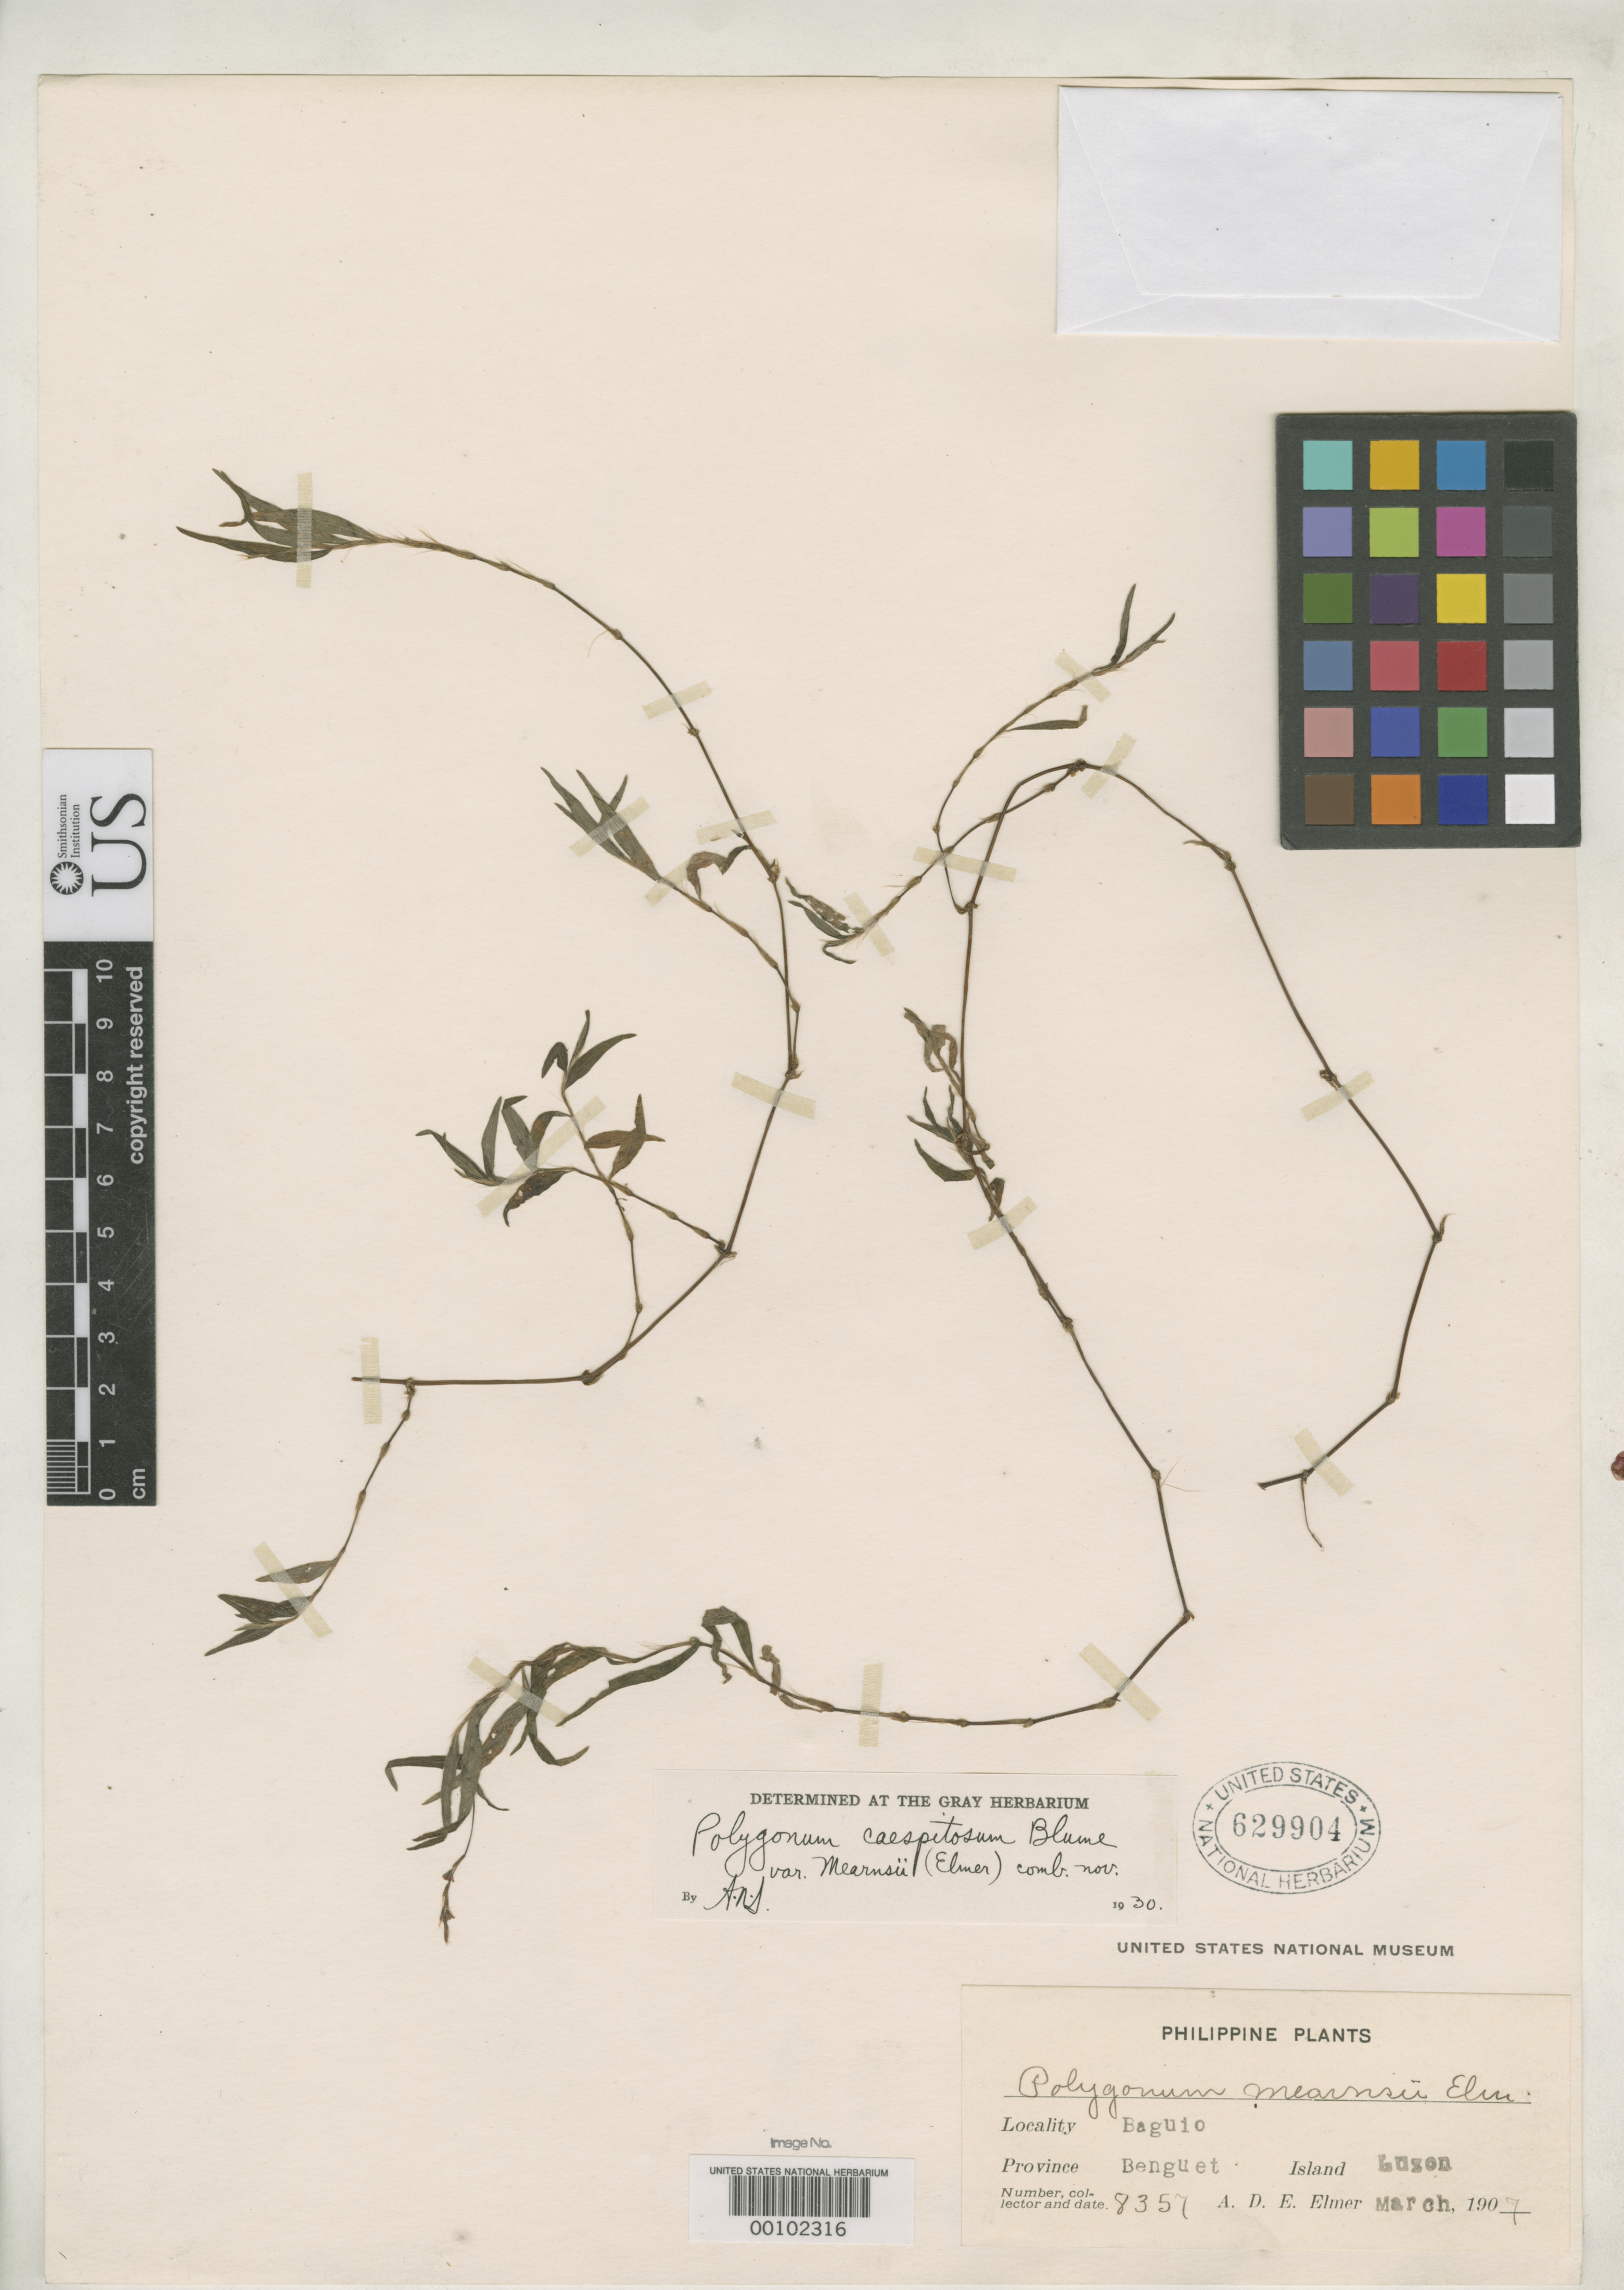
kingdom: Plantae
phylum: Tracheophyta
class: Magnoliopsida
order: Caryophyllales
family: Polygonaceae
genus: Polygonum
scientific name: Polygonum mearnsii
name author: Elmer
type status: Isotype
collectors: A. D. E. Elmer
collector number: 8357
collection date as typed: Mar 1907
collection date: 1907-03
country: Philippines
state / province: Cordillera (Administrative Region)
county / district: Benguet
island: Luzon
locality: Baguio.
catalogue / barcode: US 629904